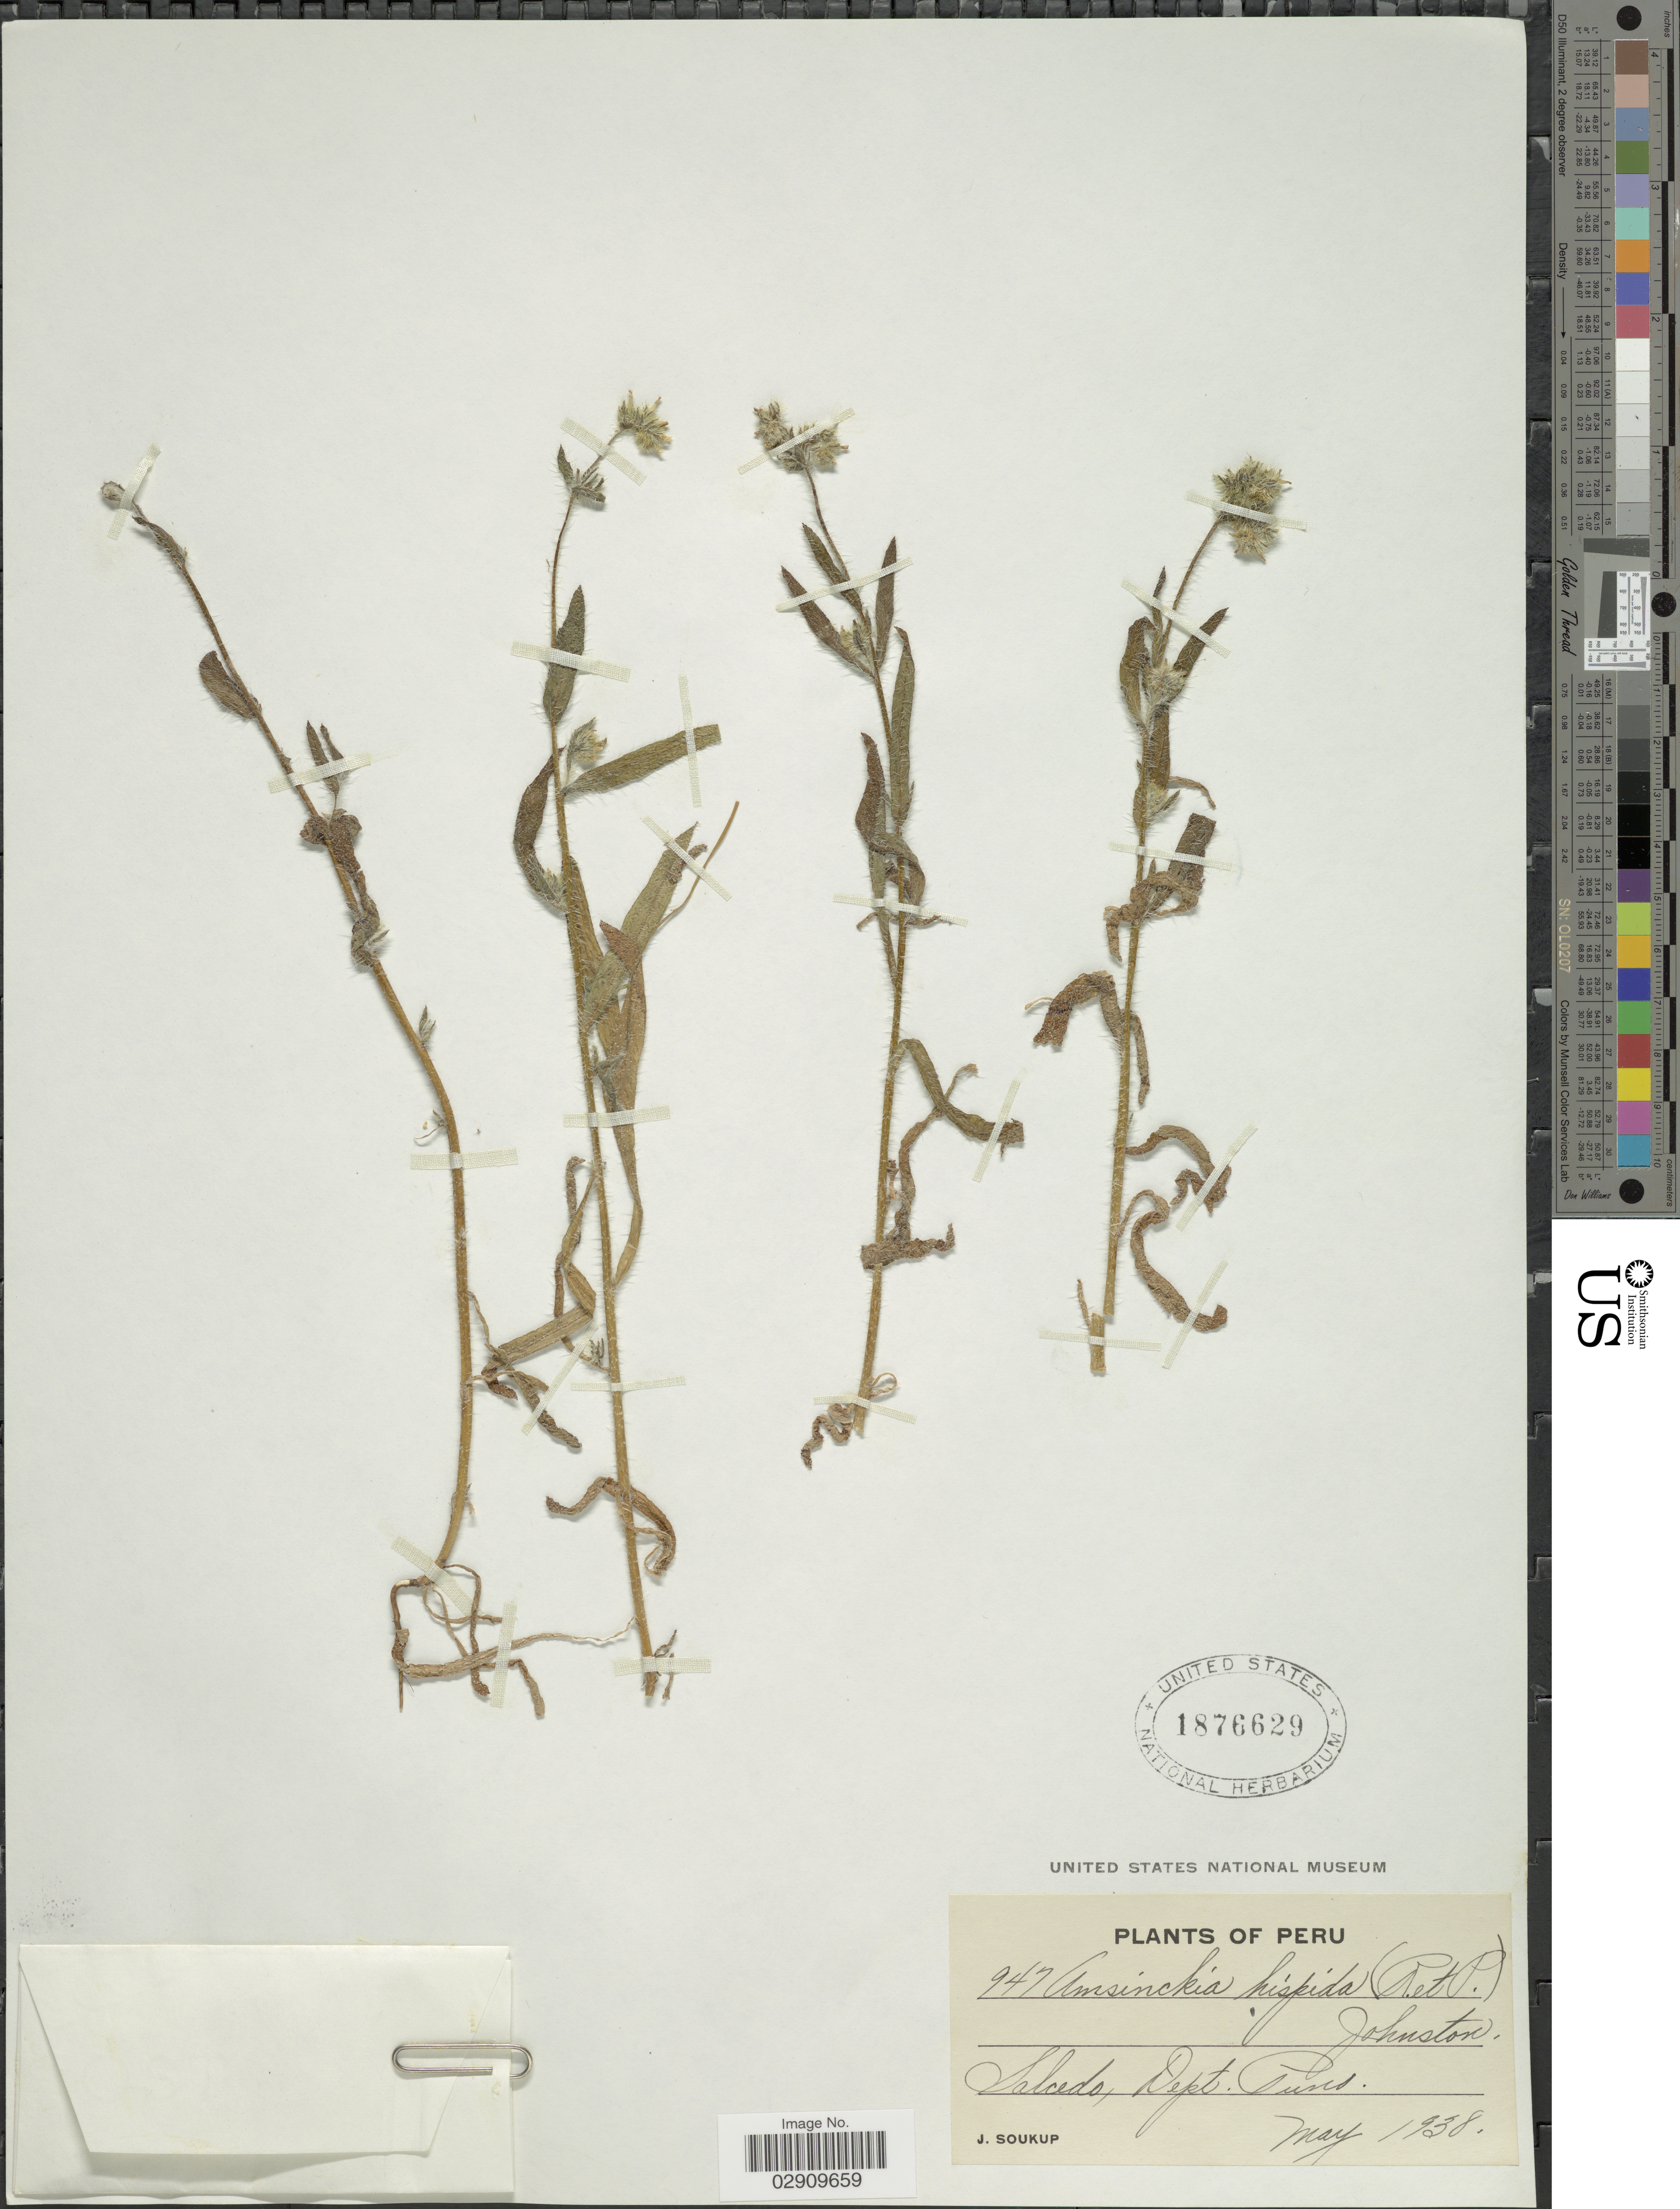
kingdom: Plantae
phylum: Tracheophyta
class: Magnoliopsida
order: Boraginales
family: Boraginaceae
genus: Amsinckia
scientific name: Amsinckia calycina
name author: (Moris) Chater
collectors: J. Soukup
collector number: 947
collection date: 1938-05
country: Peru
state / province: Puno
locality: Salcedo, Dept. Puno.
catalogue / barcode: US 1876629